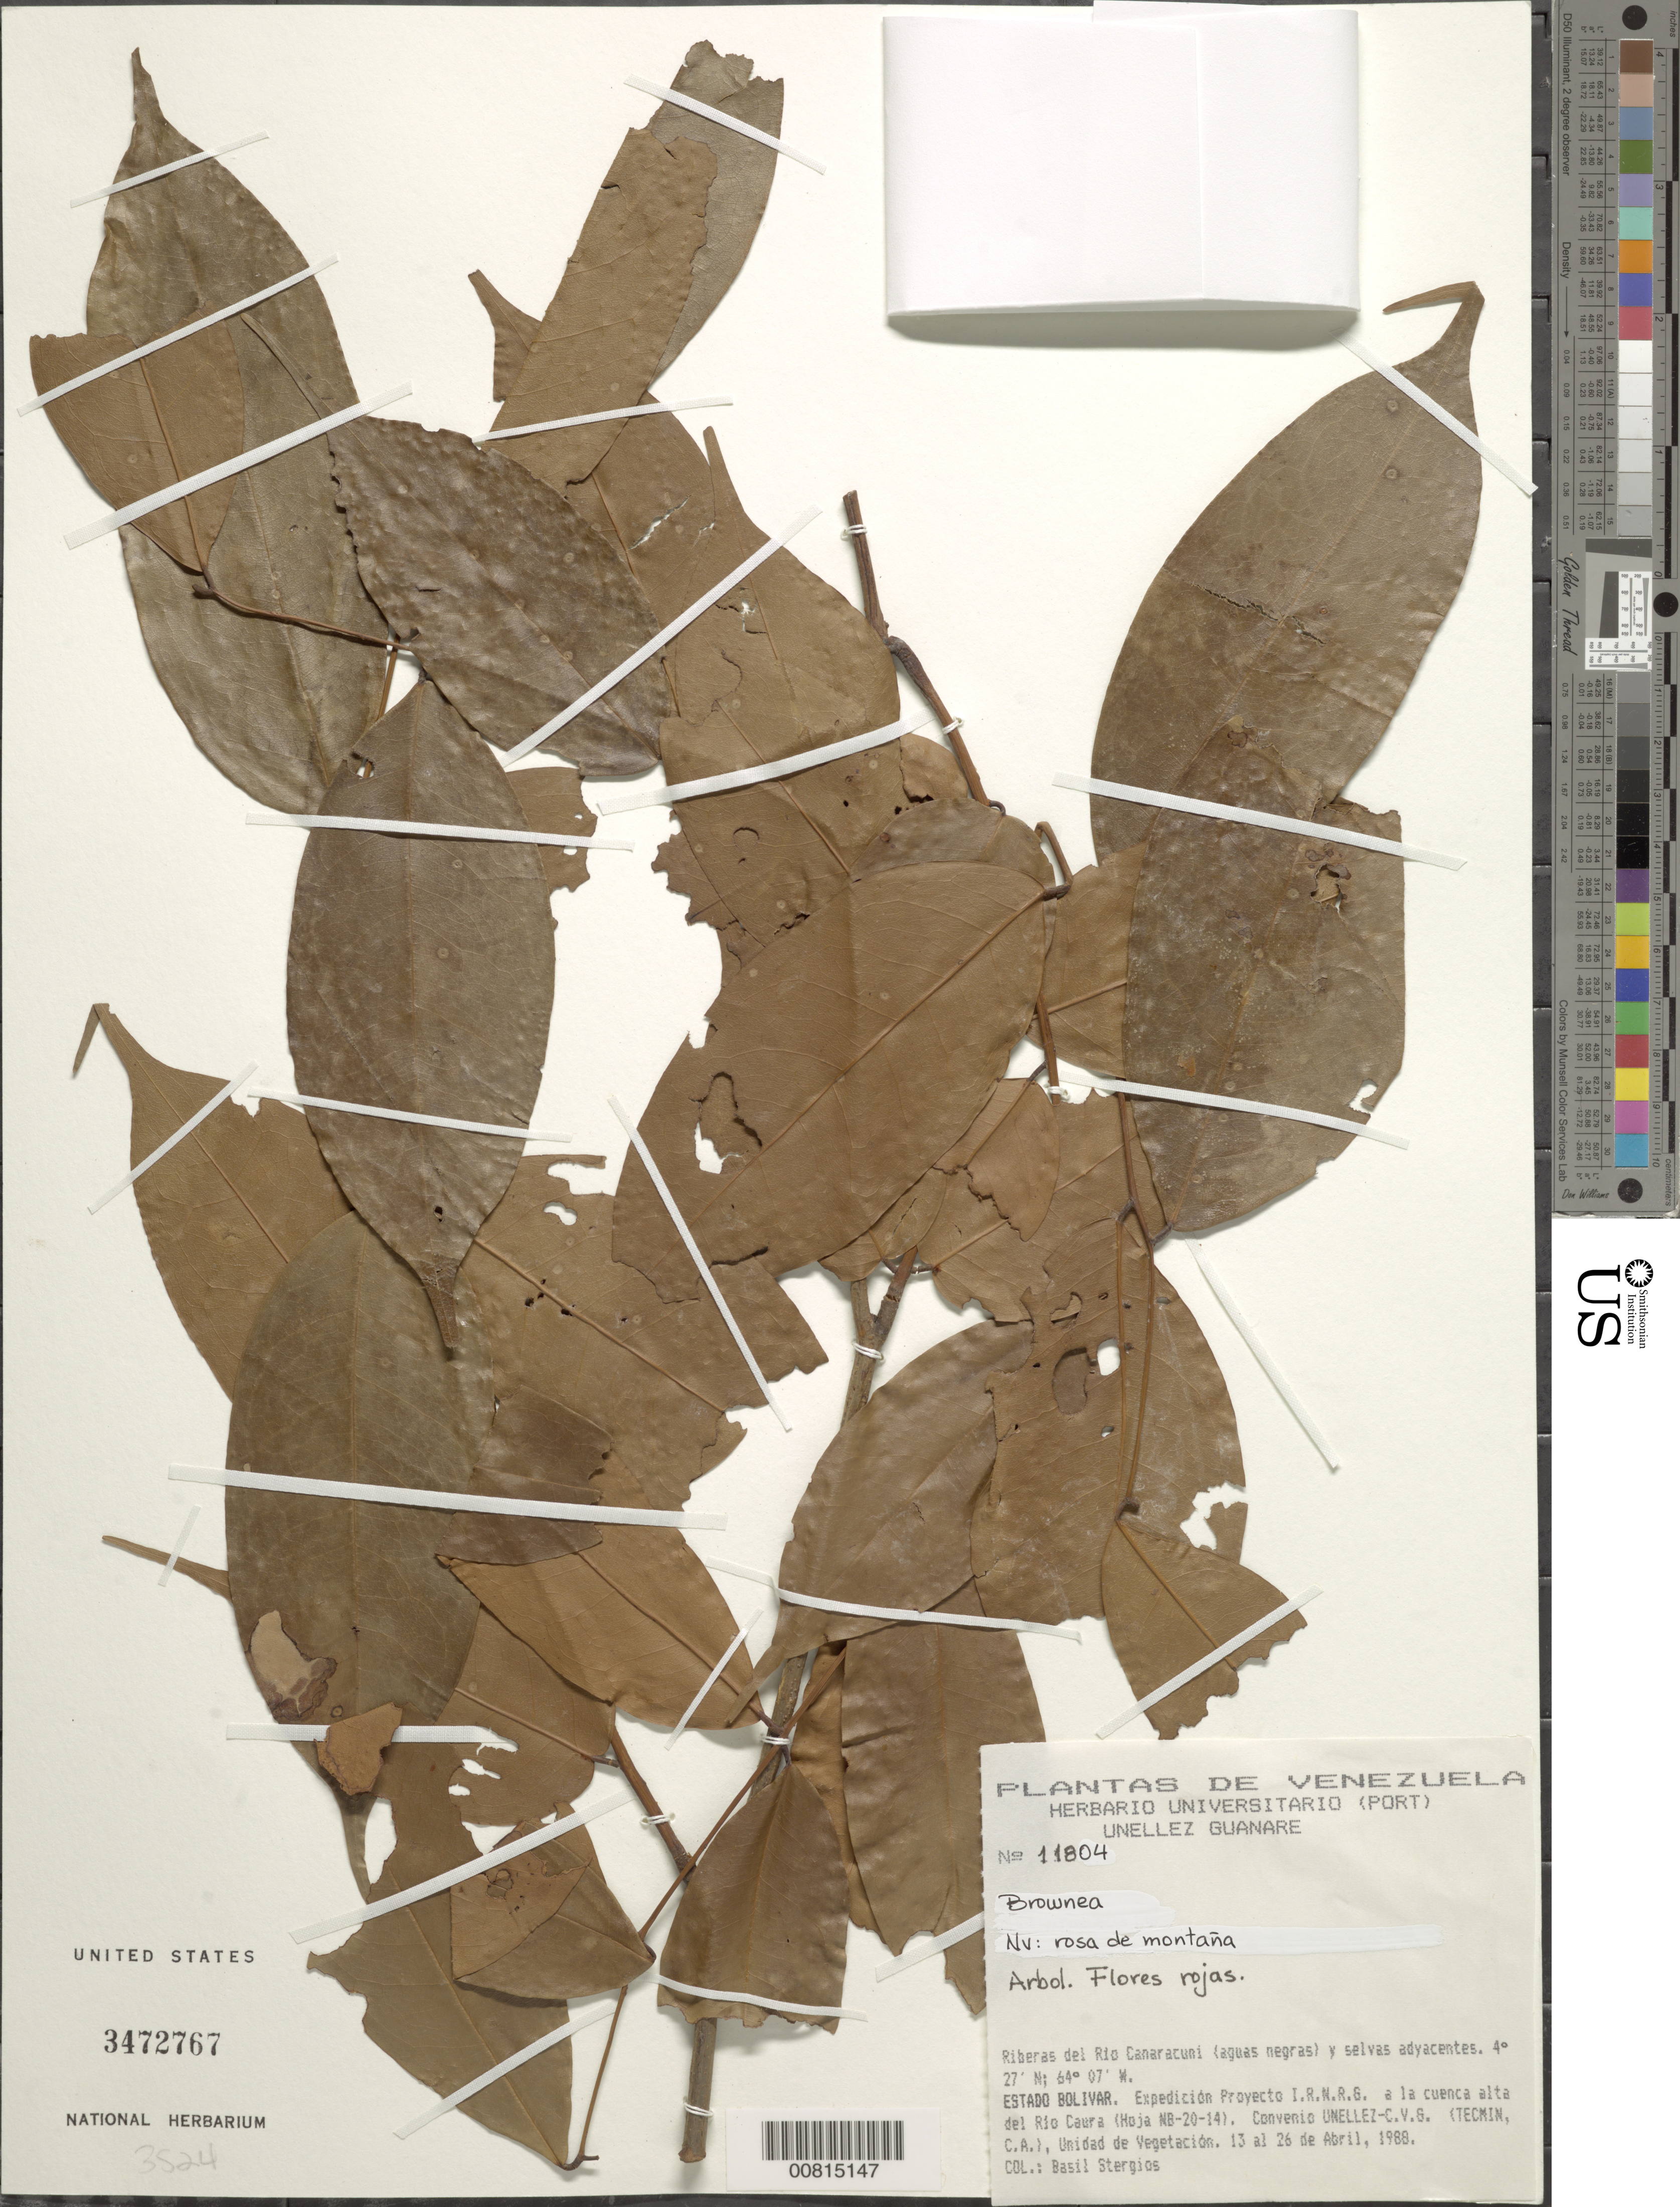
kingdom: Plantae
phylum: Tracheophyta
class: Magnoliopsida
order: Fabales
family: Fabaceae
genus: Brownea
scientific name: Brownea sp.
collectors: B. G. Stergios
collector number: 11804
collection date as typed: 13-Apr-88 to 26-Apr-88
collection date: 1988-04-13/1988-04-26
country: Venezuela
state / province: Bolívar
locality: Río Canaracuni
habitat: Riberas del río (aguas negras) y selvas adyacentes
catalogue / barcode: US 3472767